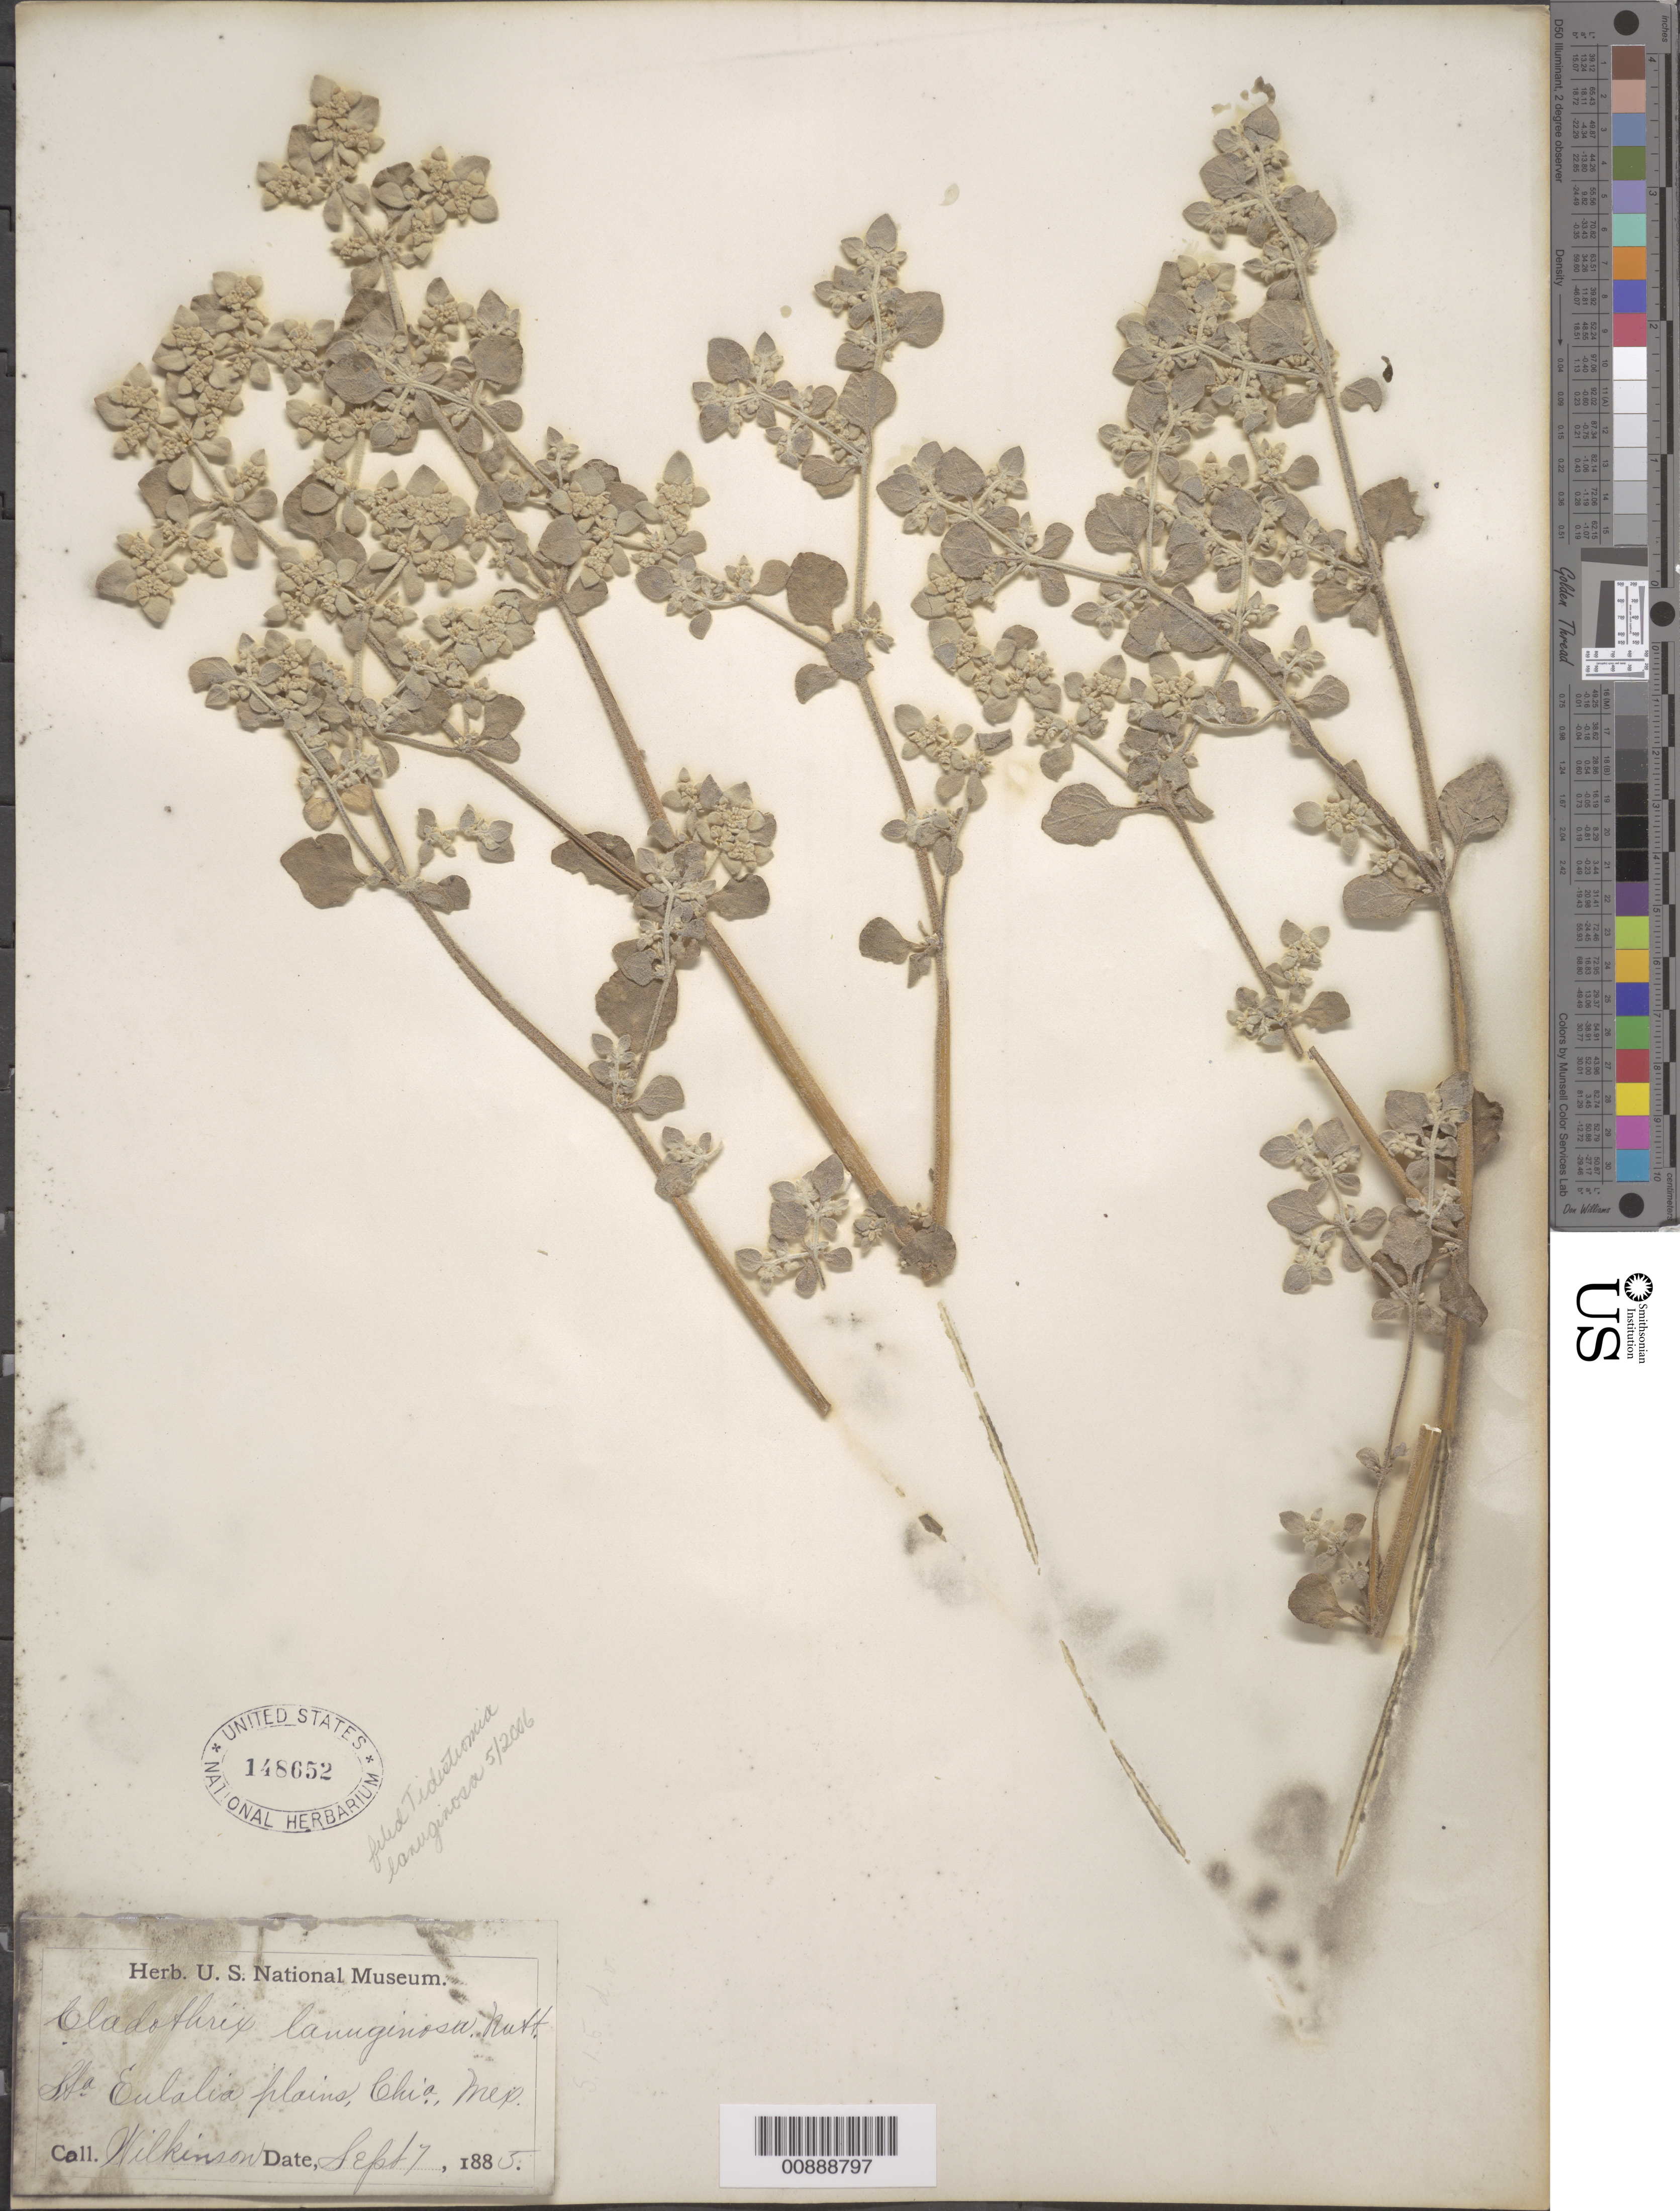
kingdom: Plantae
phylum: Tracheophyta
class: Magnoliopsida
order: Caryophyllales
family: Amaranthaceae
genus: Tidestromia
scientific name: Tidestromia lanuginosa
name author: (Nutt.) Standl.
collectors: E. Wilkinson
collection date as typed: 07 Sep 1885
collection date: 1885-09-07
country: Mexico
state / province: Chihuahua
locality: Santa Eulalia plains, Chihuahua.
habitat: Plains.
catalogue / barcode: US 148652